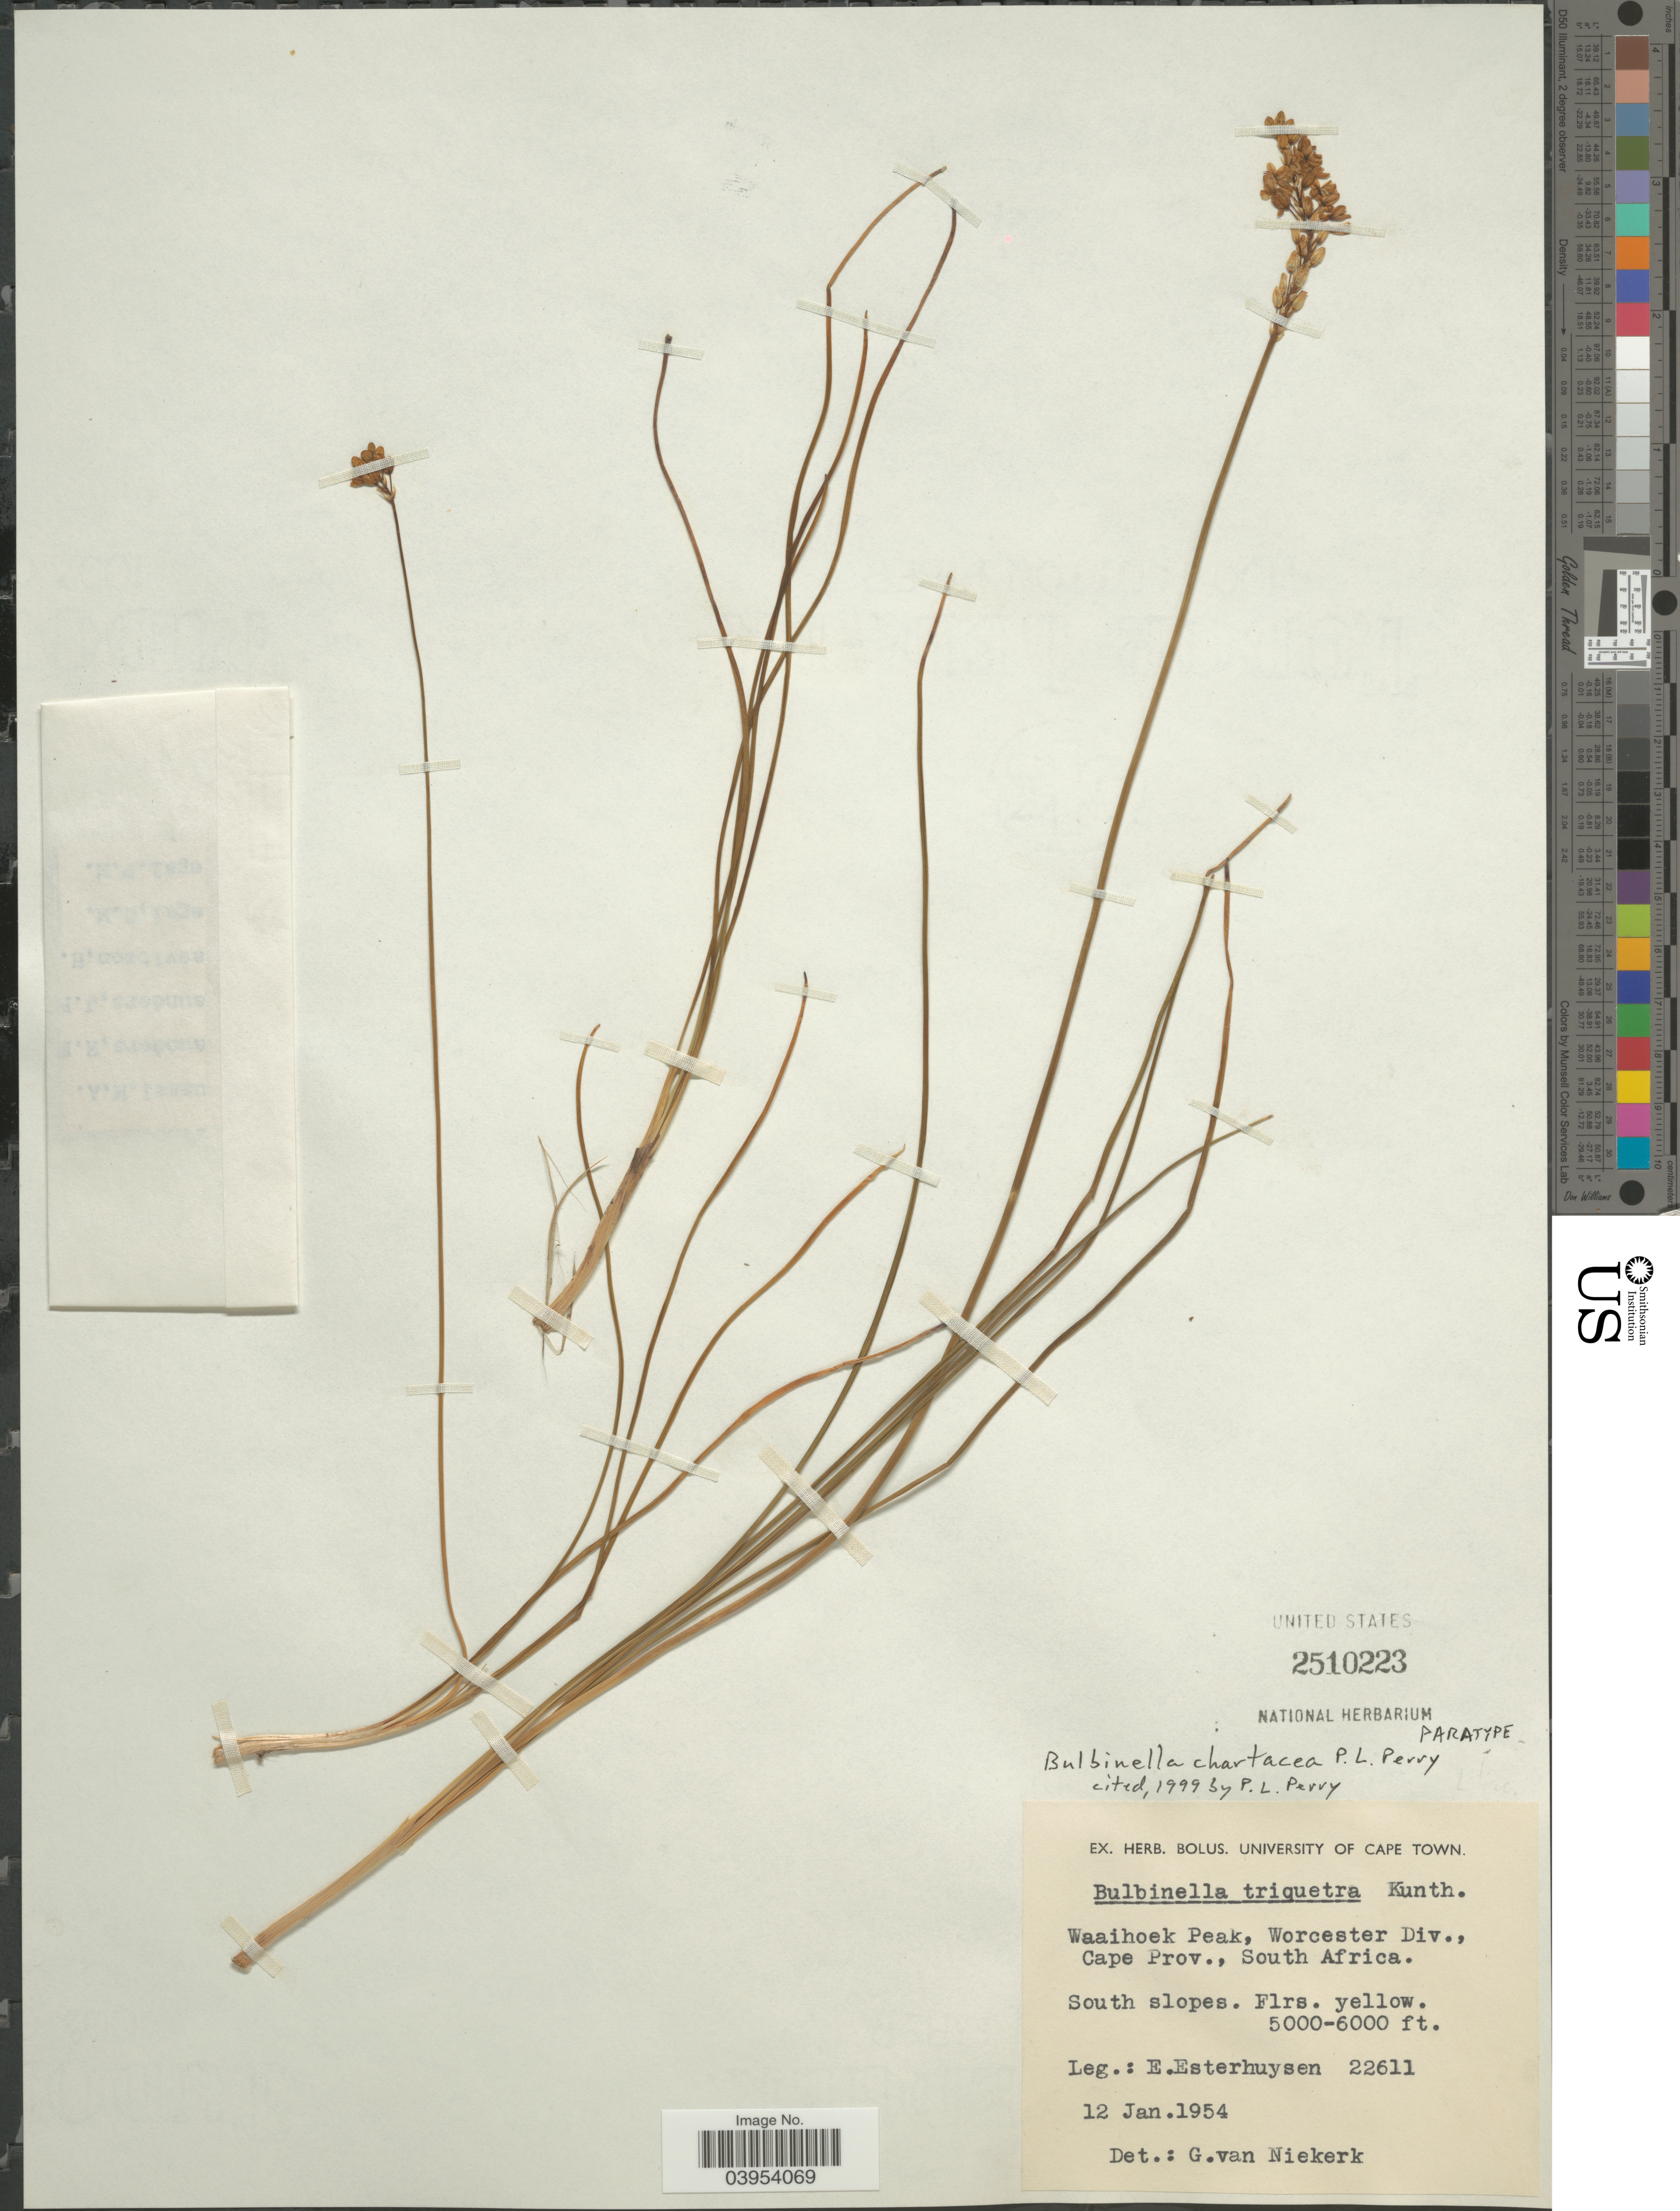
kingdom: Plantae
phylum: Tracheophyta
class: Liliopsida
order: Asparagales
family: Asphodelaceae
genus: Bulbinella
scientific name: Bulbinella chartacea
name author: P.L. Perry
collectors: E. E. Esterhuysen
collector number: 22611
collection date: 1954-01-12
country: South Africa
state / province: Western Cape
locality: Waaihoek Peak, Worcester Div.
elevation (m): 1524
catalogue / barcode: US 2510223